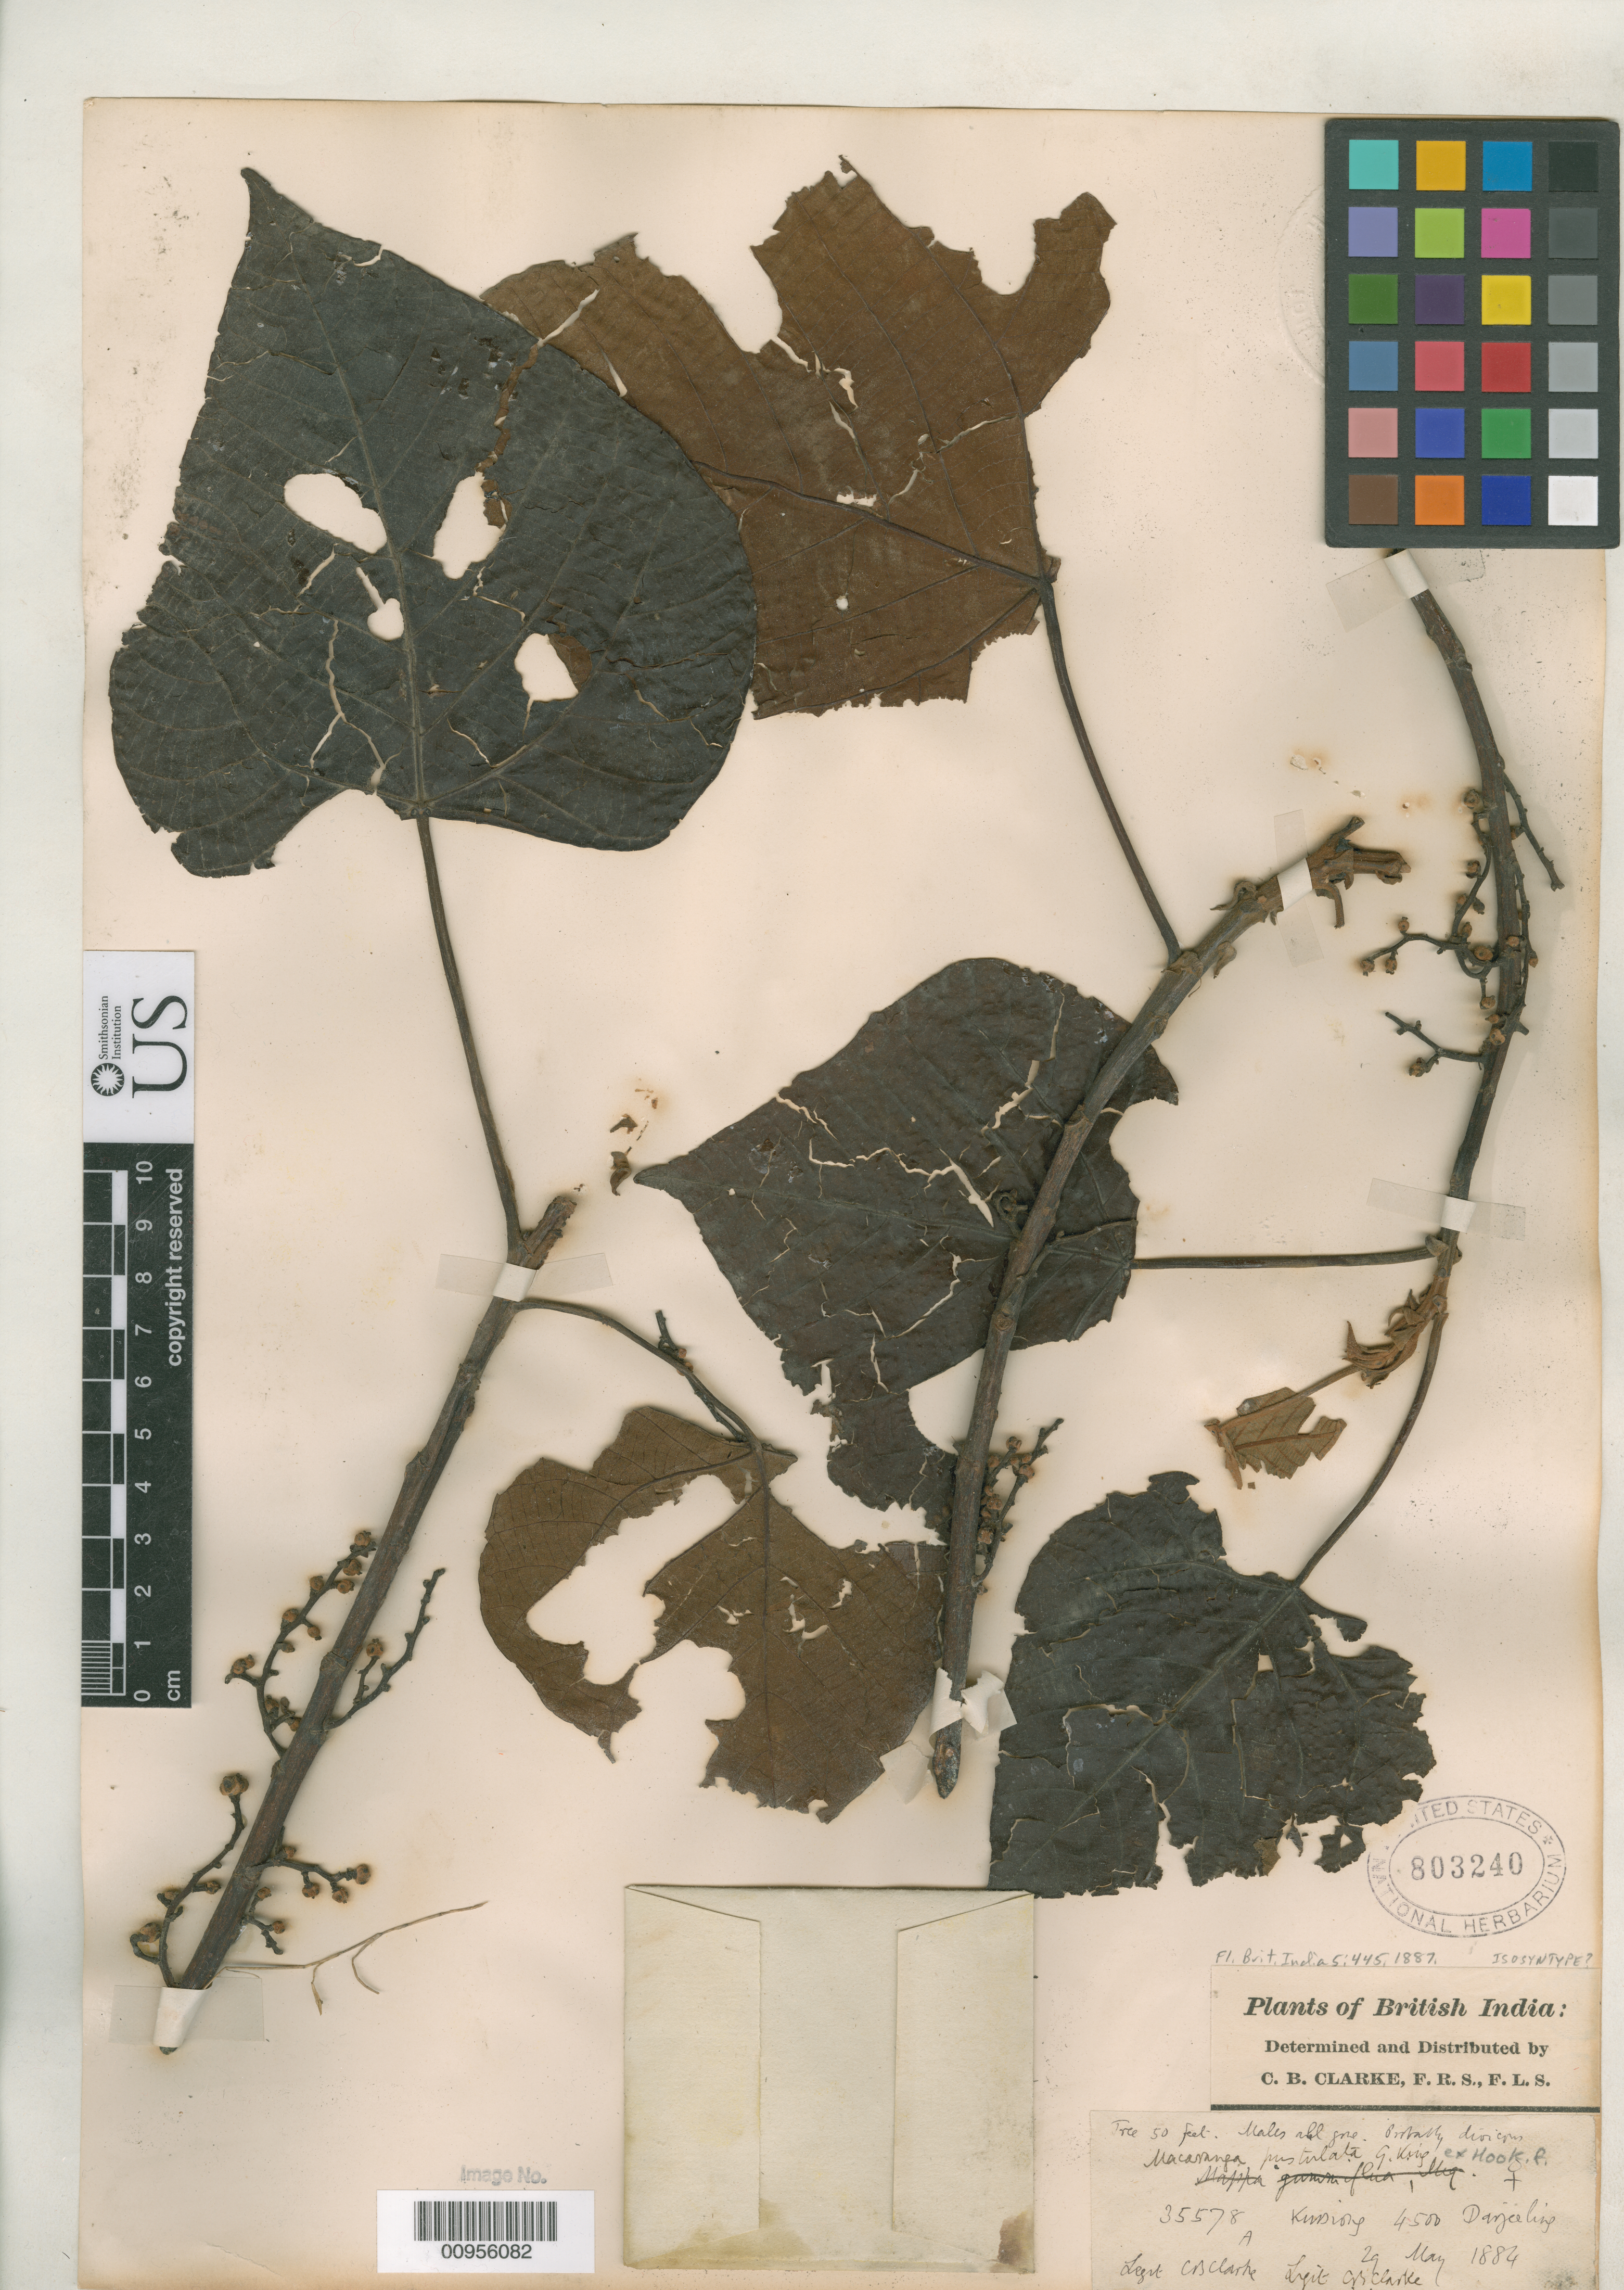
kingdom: Plantae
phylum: Tracheophyta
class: Magnoliopsida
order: Malpighiales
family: Euphorbiaceae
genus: Macaranga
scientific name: Macaranga pustulata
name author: King ex C.B. Clarke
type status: Possible Syntype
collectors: C. B. Clarke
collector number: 35578A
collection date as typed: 29 May 1884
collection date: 1884-05-29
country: India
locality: Kussiong, Darjeeling.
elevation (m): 1372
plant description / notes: Specimen ex John Donnell Smith herbarium.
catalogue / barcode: US 803240